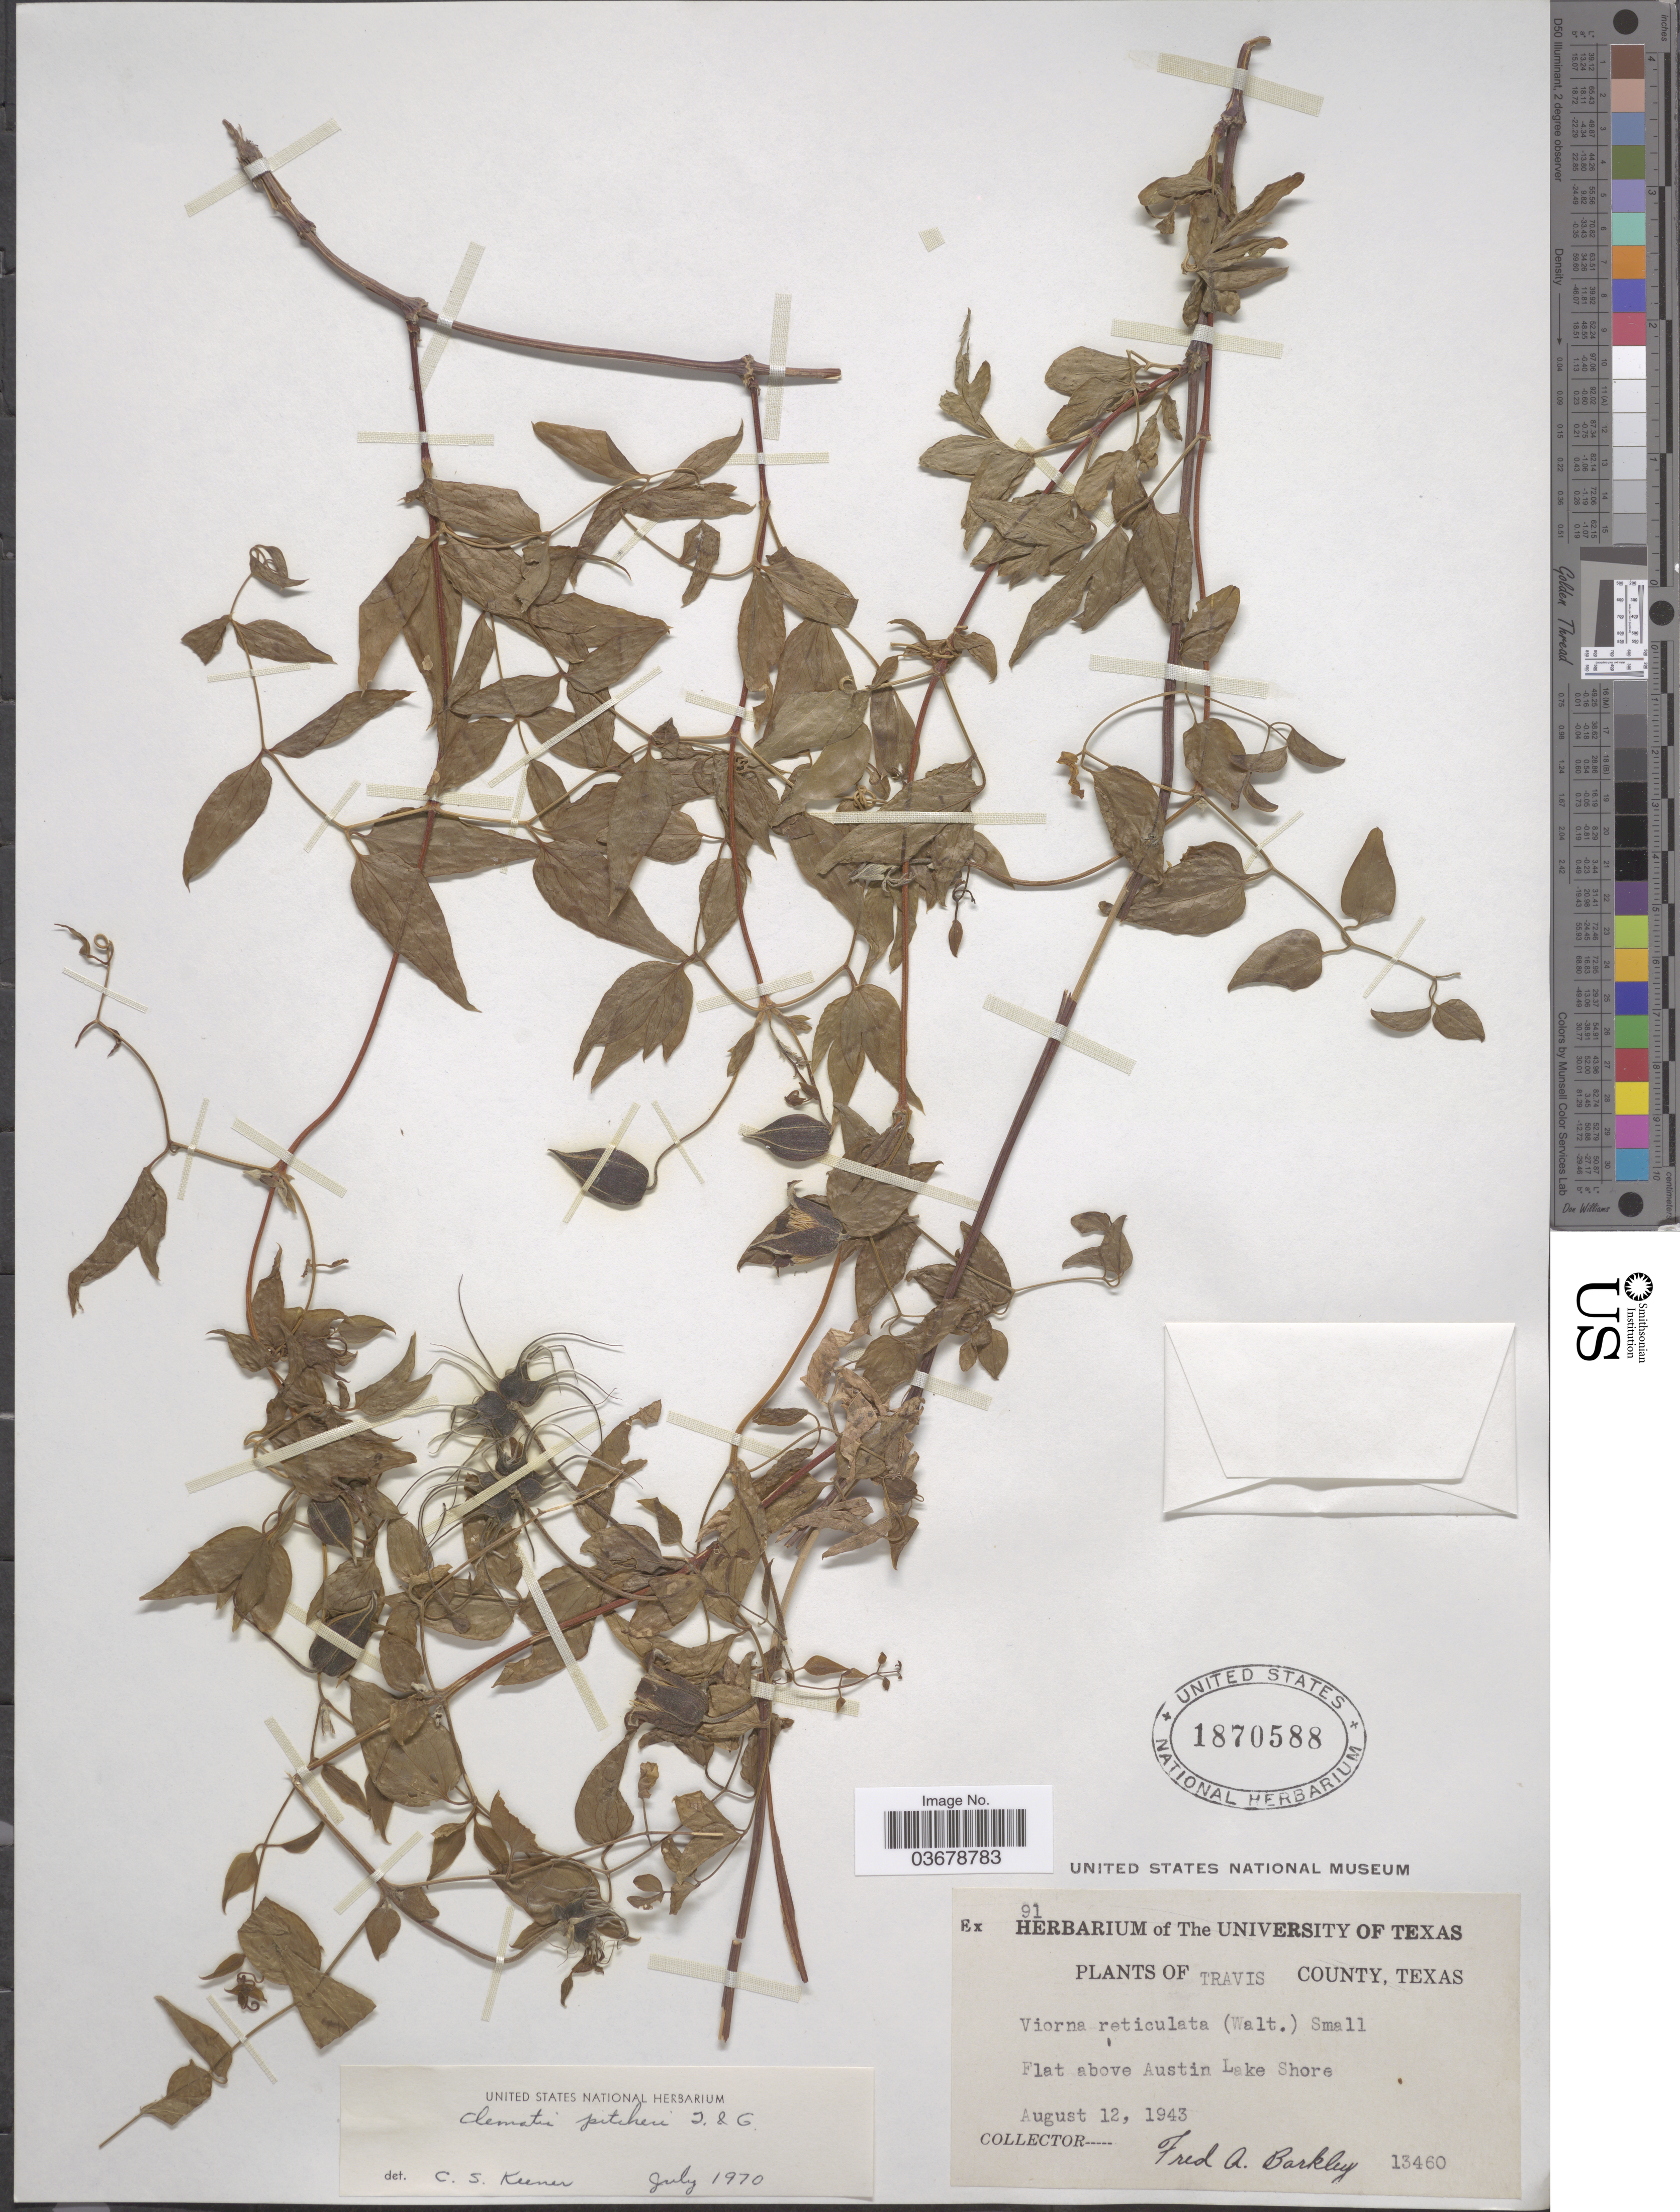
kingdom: Plantae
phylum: Tracheophyta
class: Magnoliopsida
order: Ranunculales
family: Ranunculaceae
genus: Clematis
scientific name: Clematis viorna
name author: L.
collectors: F. A. Barkley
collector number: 13460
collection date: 1943-08-12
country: United States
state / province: Texas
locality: Travis County. Flat above Austin Lake Shore.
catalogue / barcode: US 1870588